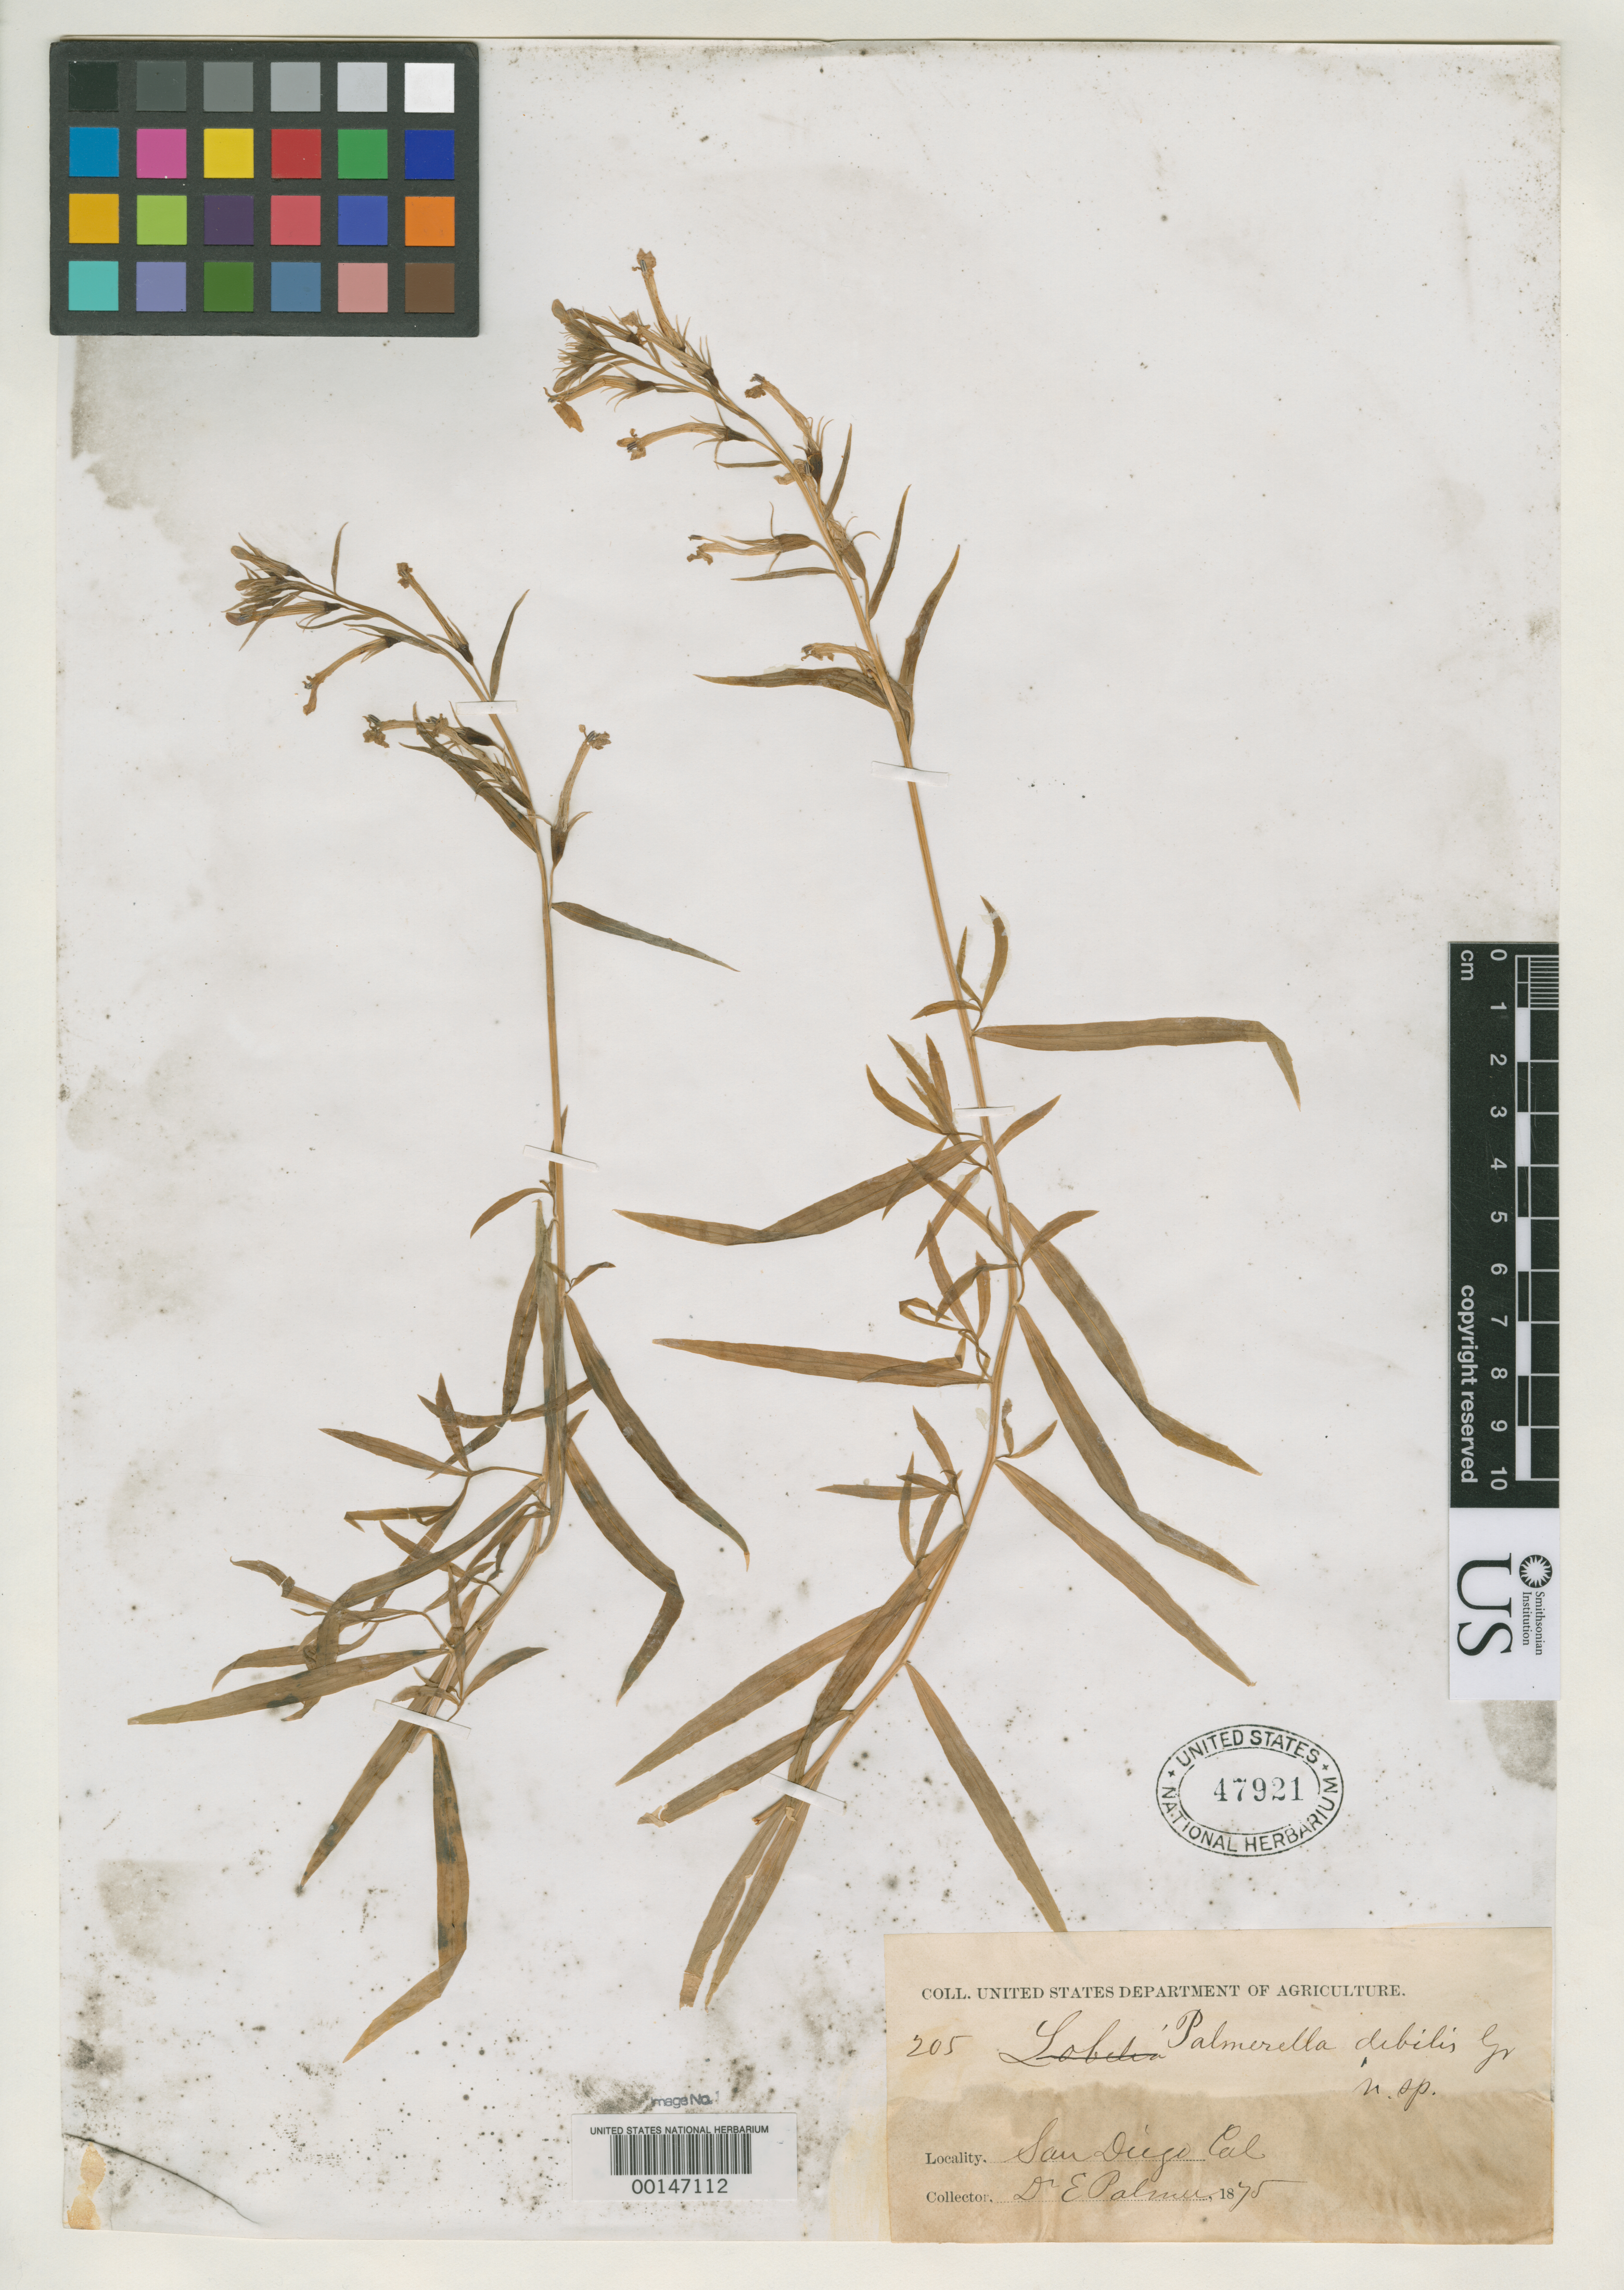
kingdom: Plantae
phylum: Tracheophyta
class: Magnoliopsida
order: Asterales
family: Campanulaceae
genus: Palmerella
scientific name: Palmerella debilis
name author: A. Gray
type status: Type Collection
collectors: E. Palmer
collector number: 205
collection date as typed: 1875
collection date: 1875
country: Mexico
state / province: Baja California Norte / Baja California Sur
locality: Tantillas Mts.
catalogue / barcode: US 47921